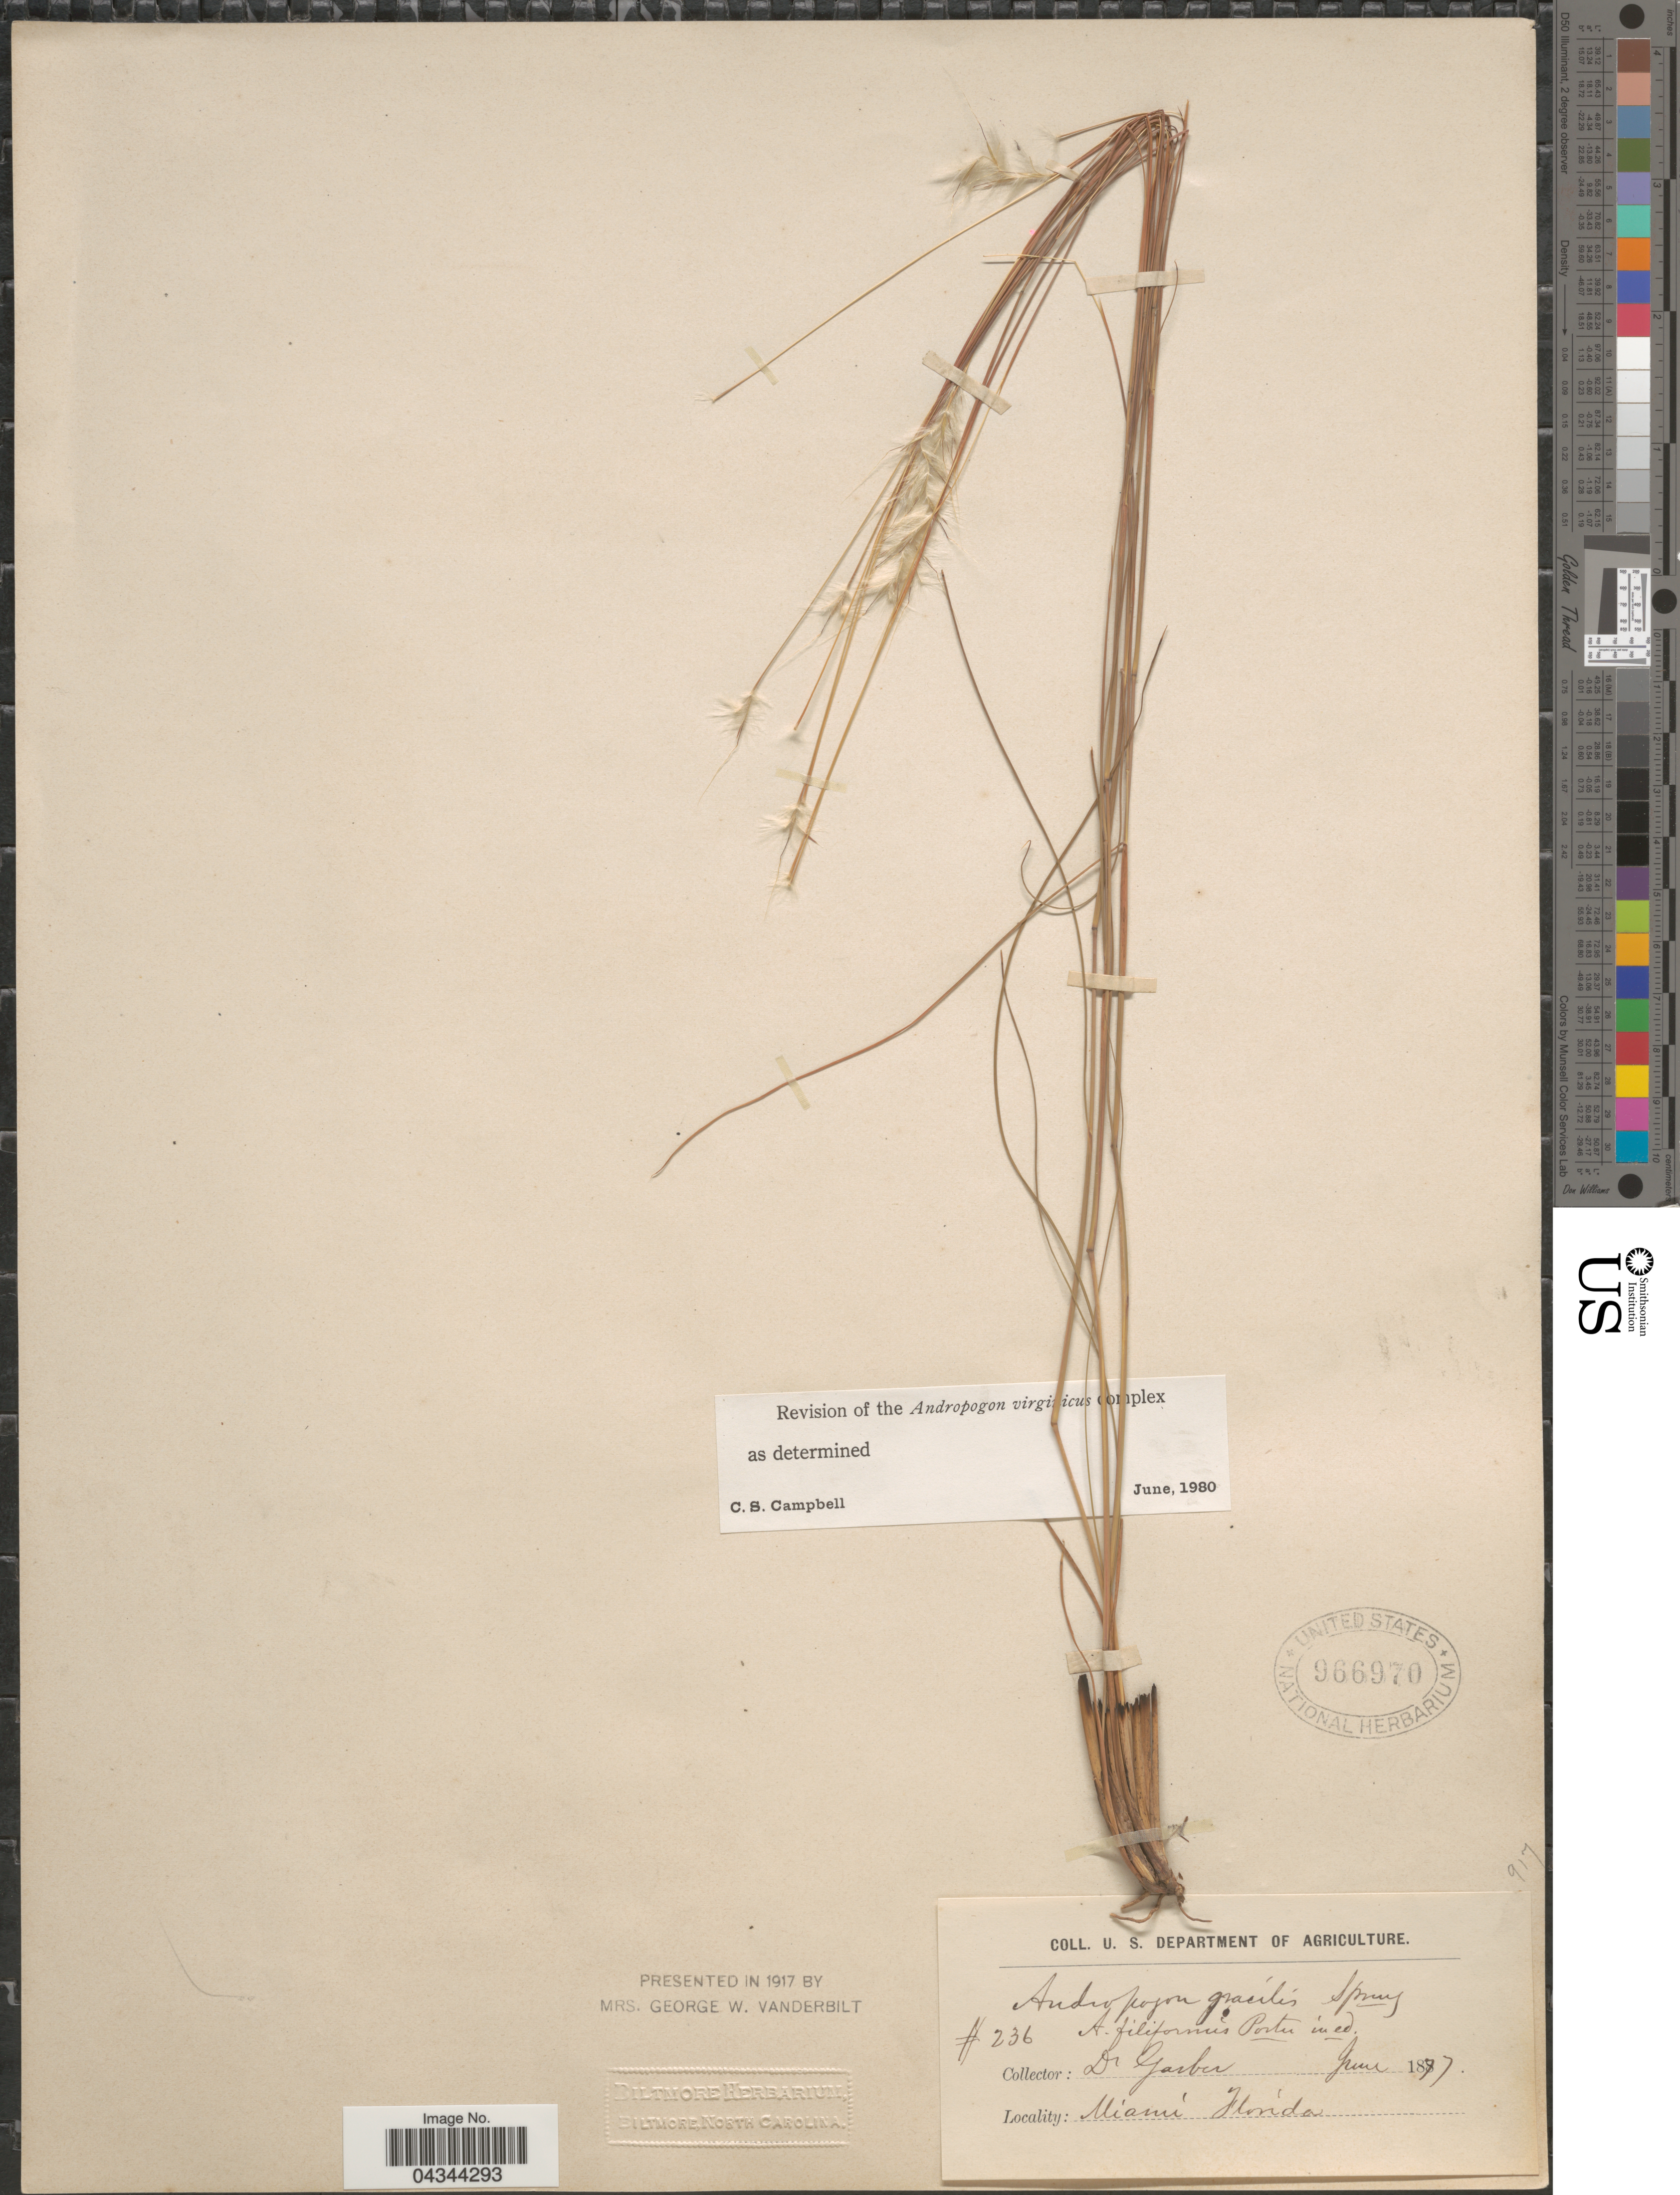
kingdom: Plantae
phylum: Tracheophyta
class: Liliopsida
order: Poales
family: Poaceae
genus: Andropogon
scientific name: Andropogon virginicus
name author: L.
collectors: Garber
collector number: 236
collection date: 1877-06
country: United States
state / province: Florida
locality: Miami.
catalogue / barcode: US 966970